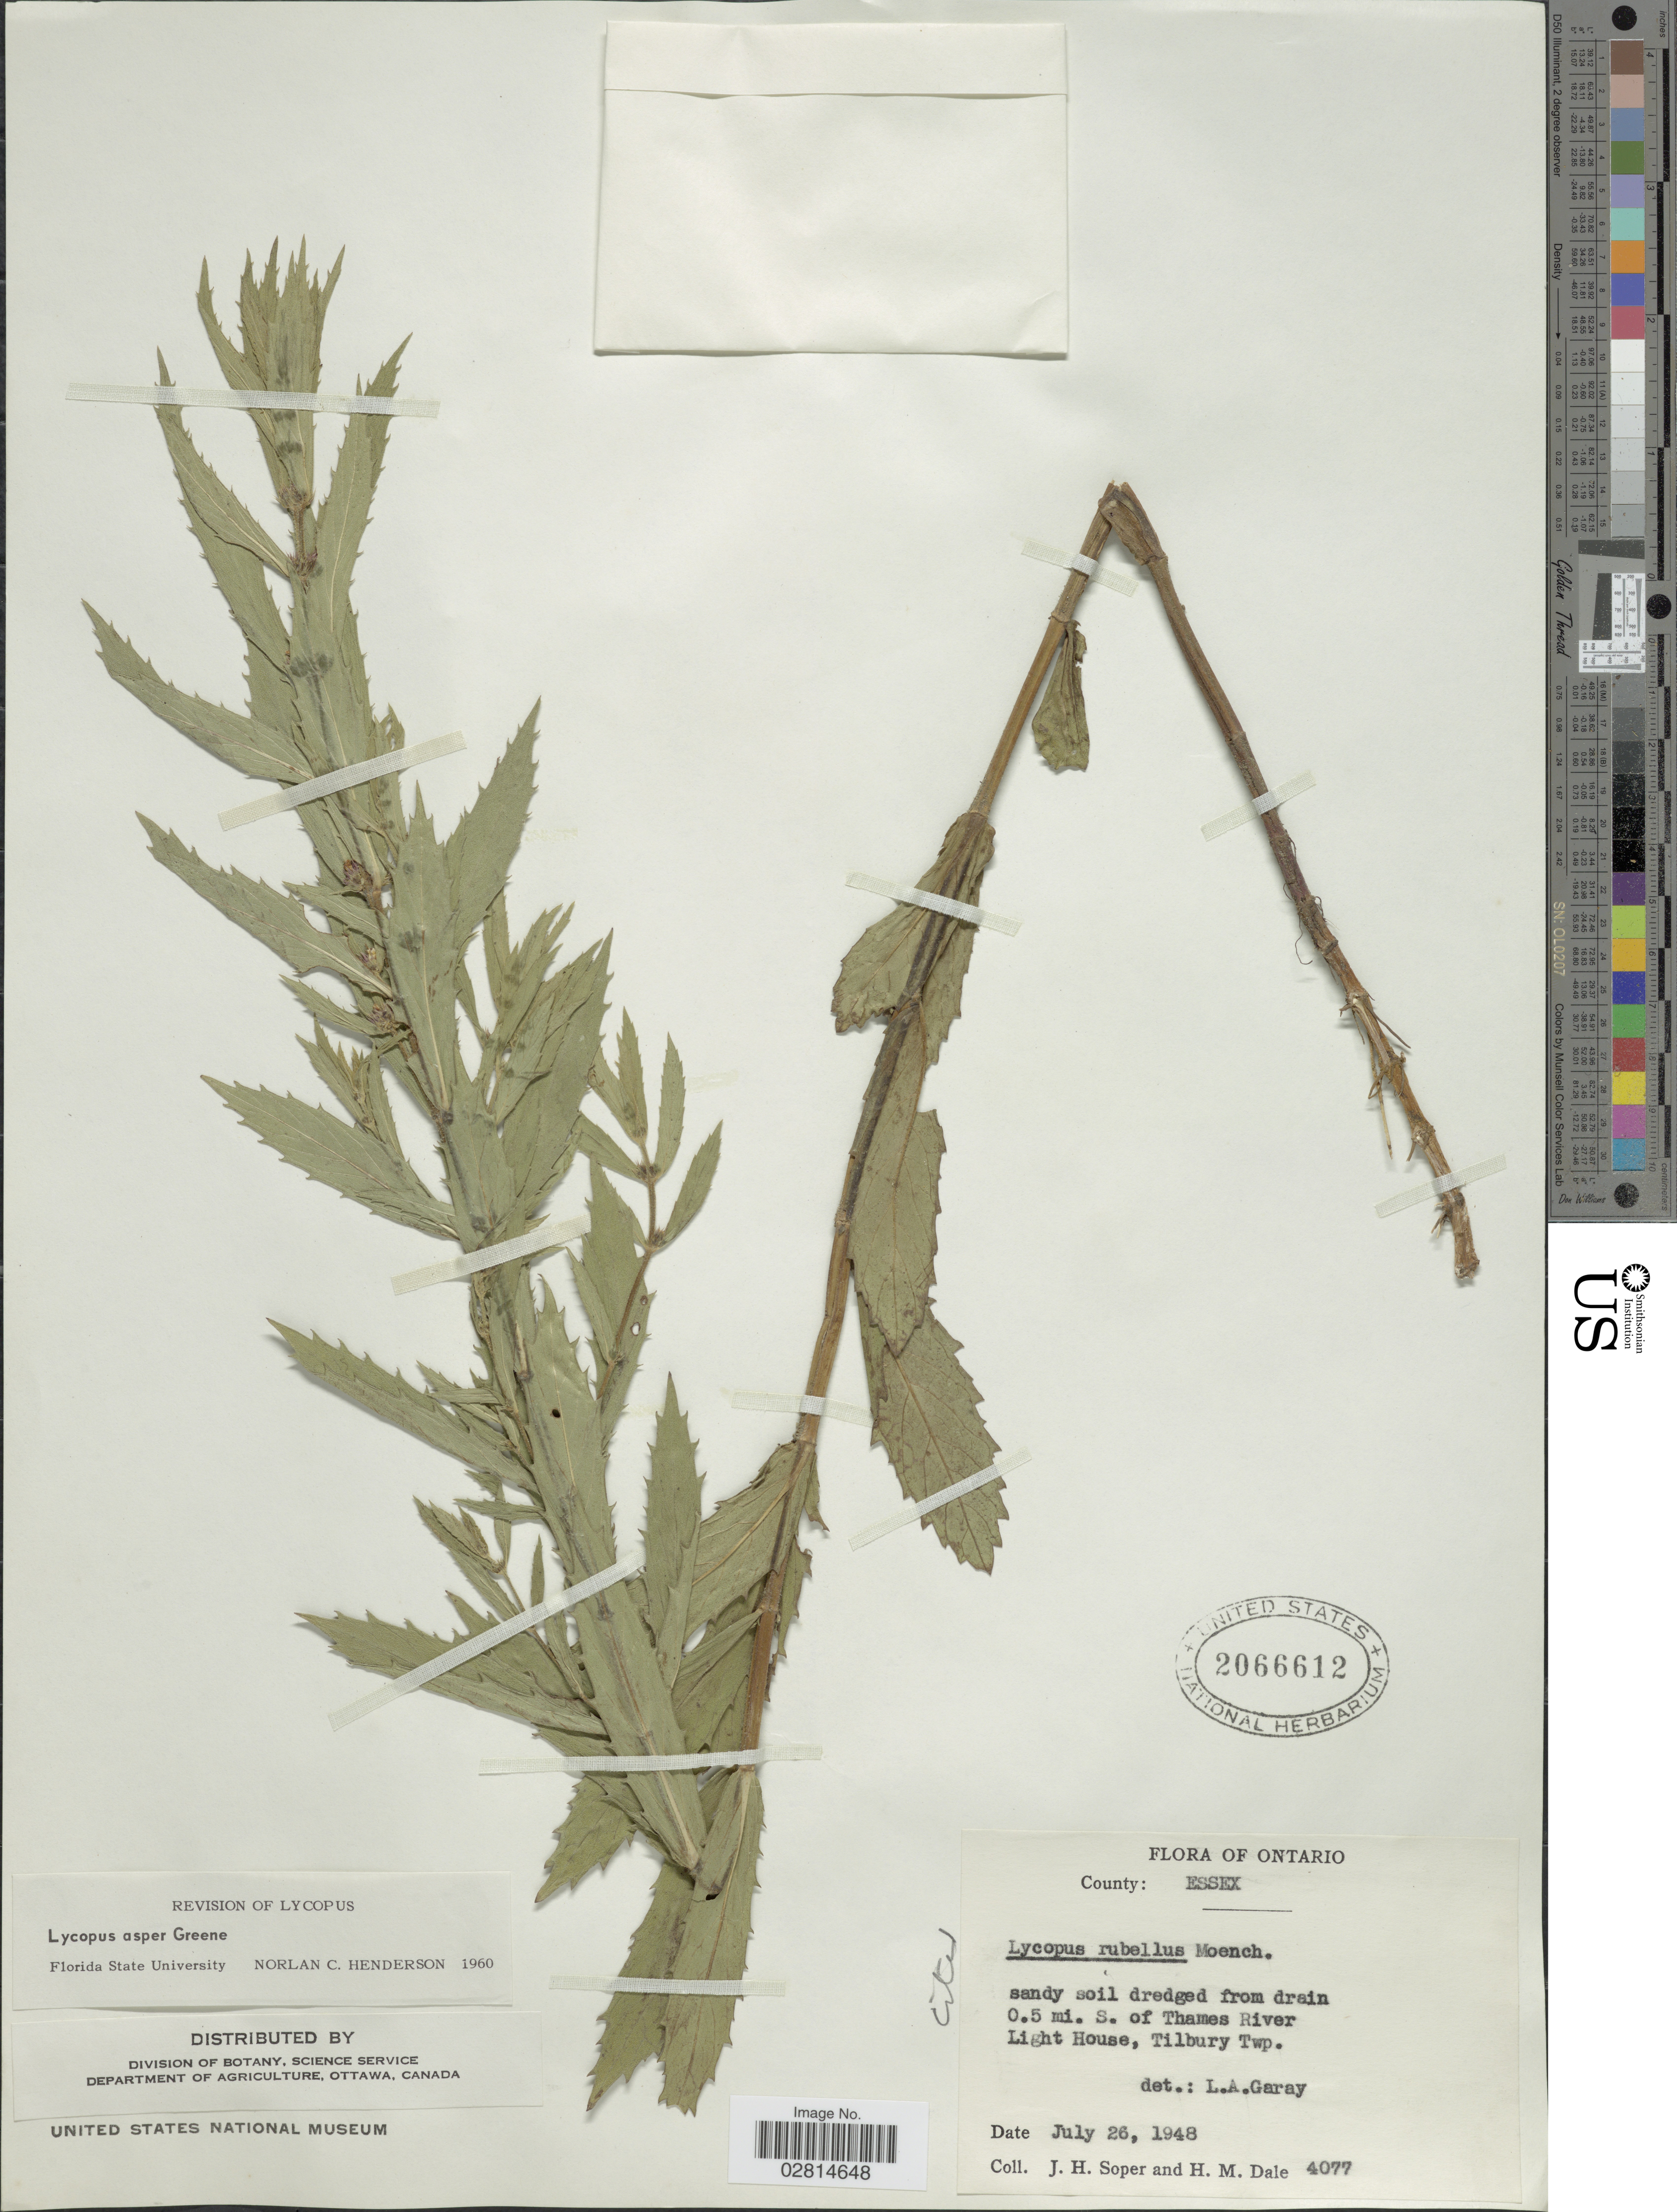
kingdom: Plantae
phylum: Tracheophyta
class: Magnoliopsida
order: Lamiales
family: Lamiaceae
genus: Lycopus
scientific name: Lycopus asper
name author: Greene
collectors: J. H. Soper & H. M. Dale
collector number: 4077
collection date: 1948-07-26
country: Canada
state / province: Ontario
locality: County: Essex. 0.5 mi. S. of Thames River Light House, Tilbury Twp.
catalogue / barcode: US 2066612